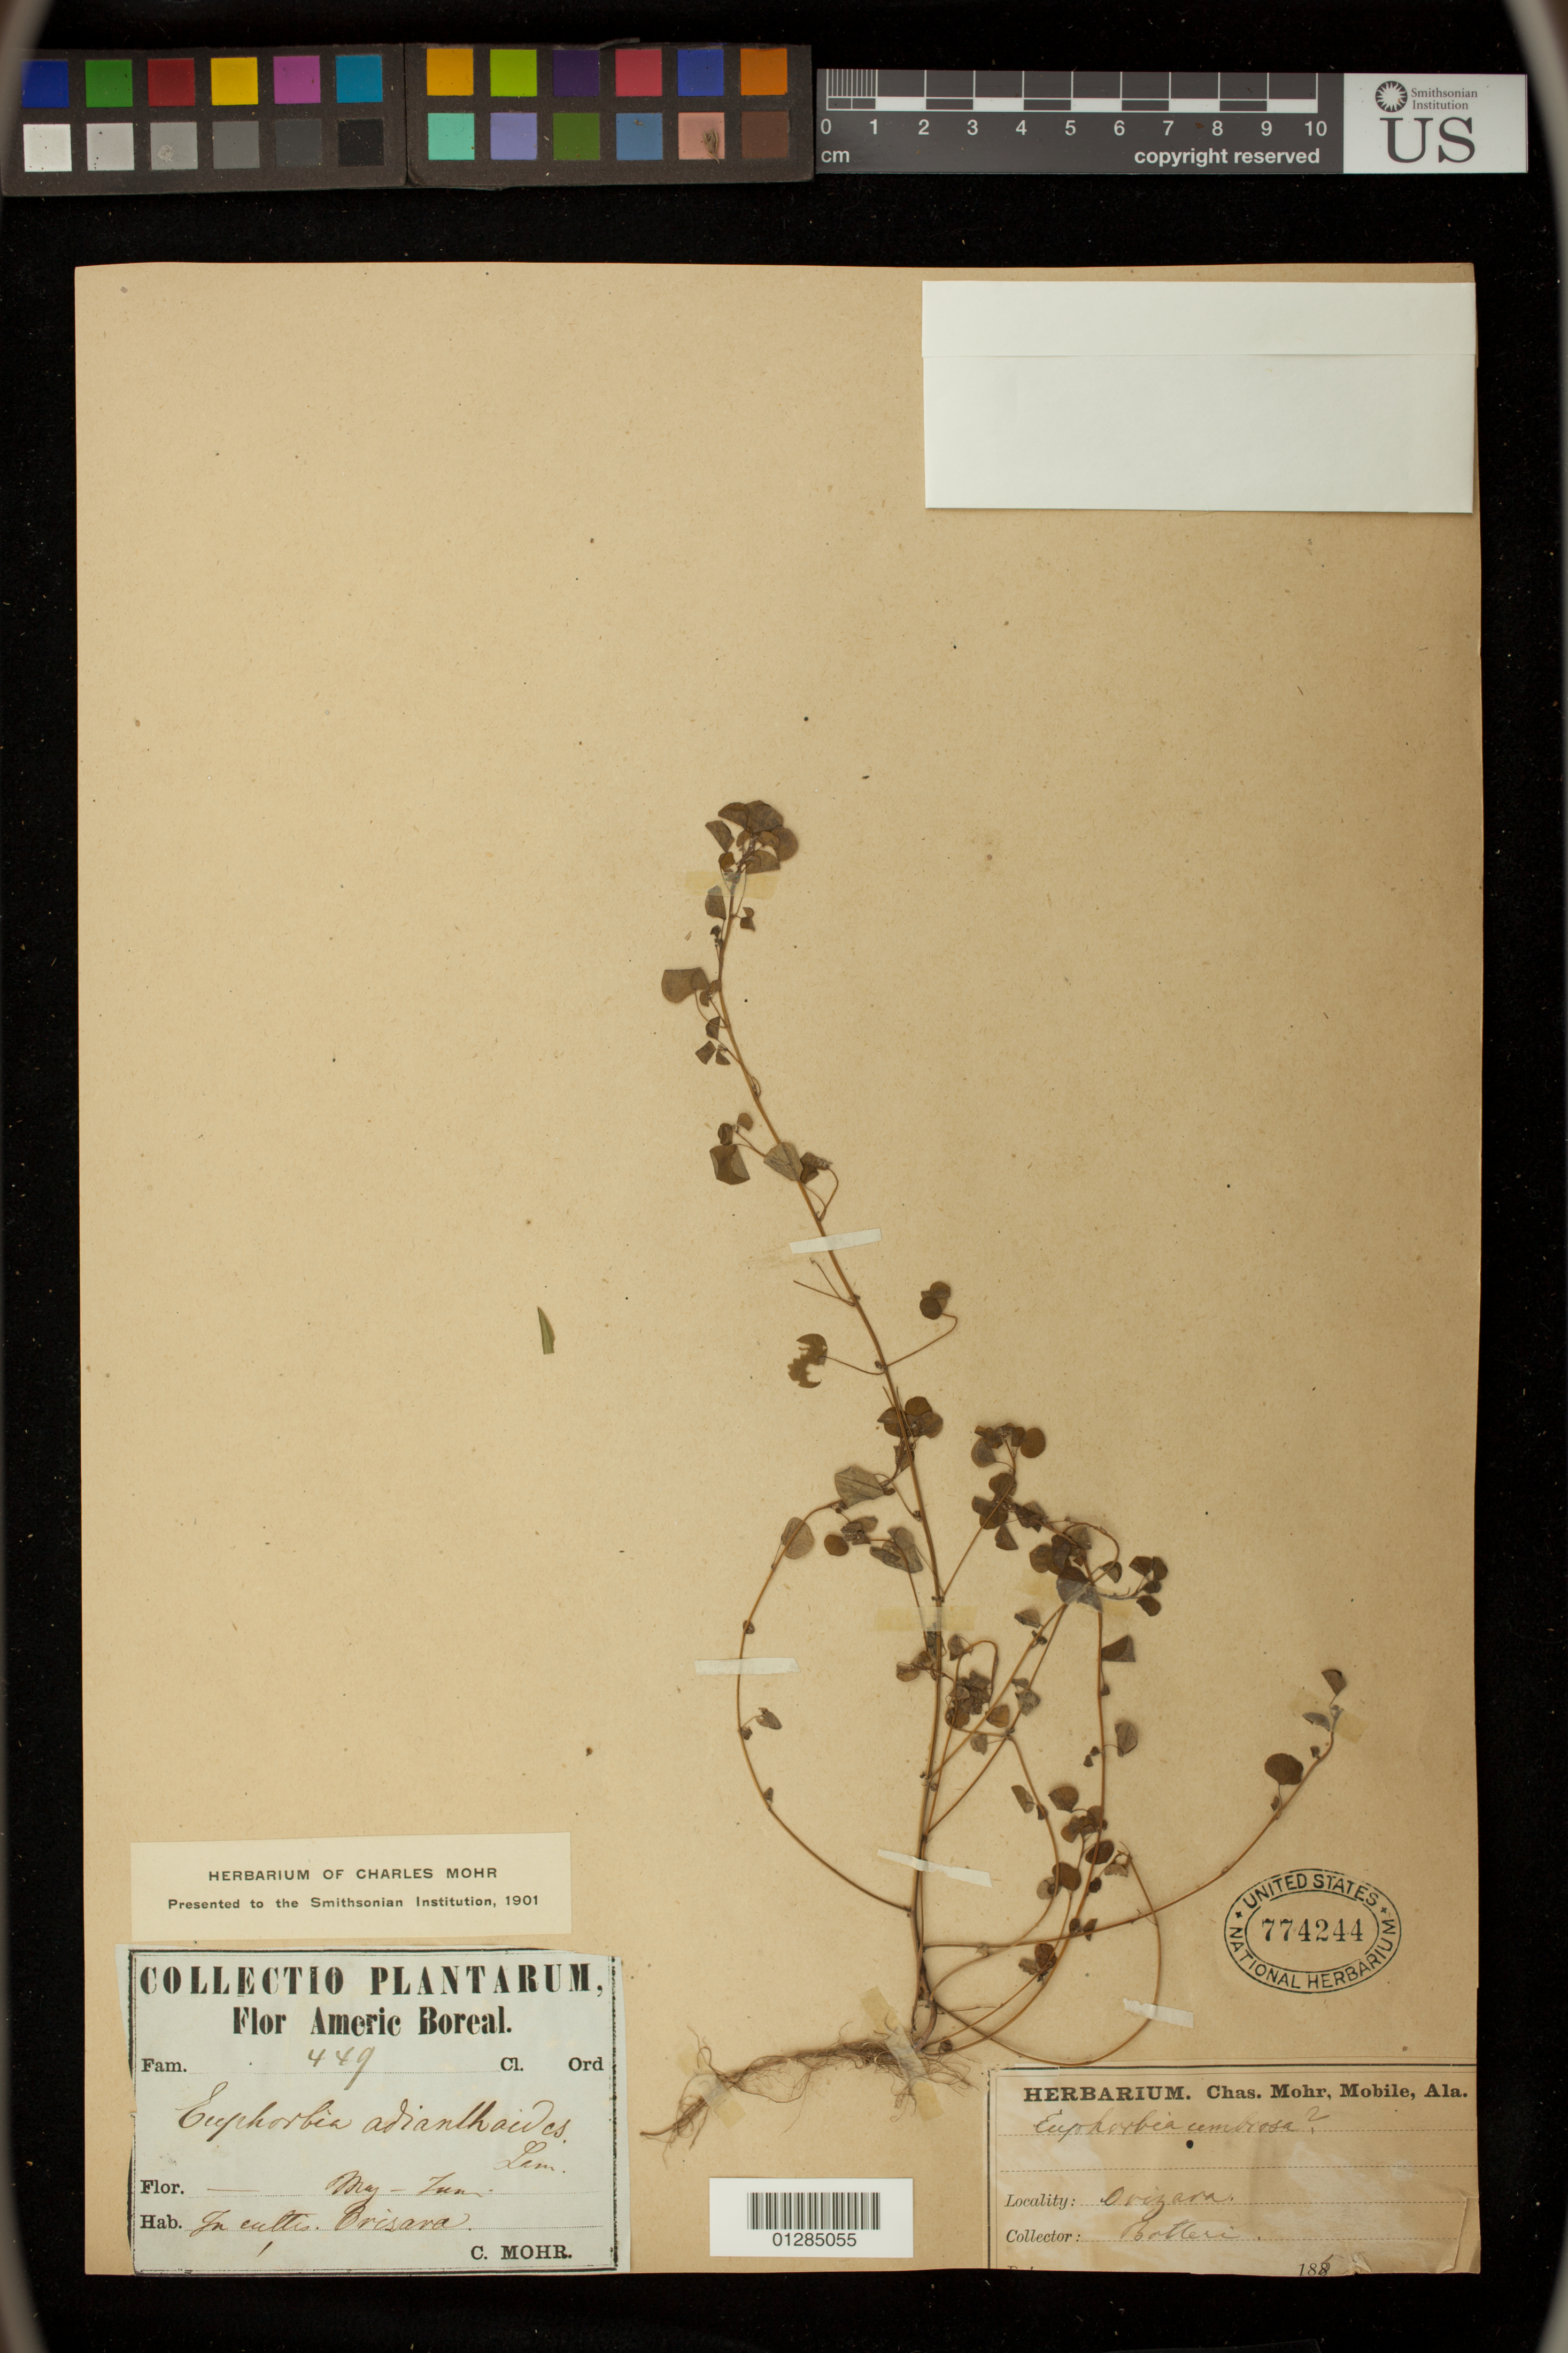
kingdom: Plantae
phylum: Tracheophyta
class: Magnoliopsida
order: Malpighiales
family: Euphorbiaceae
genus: Euphorbia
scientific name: Euphorbia adiantoides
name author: Lam.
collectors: -. Botteri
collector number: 449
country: Mexico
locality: Orizaba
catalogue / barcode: US 774244